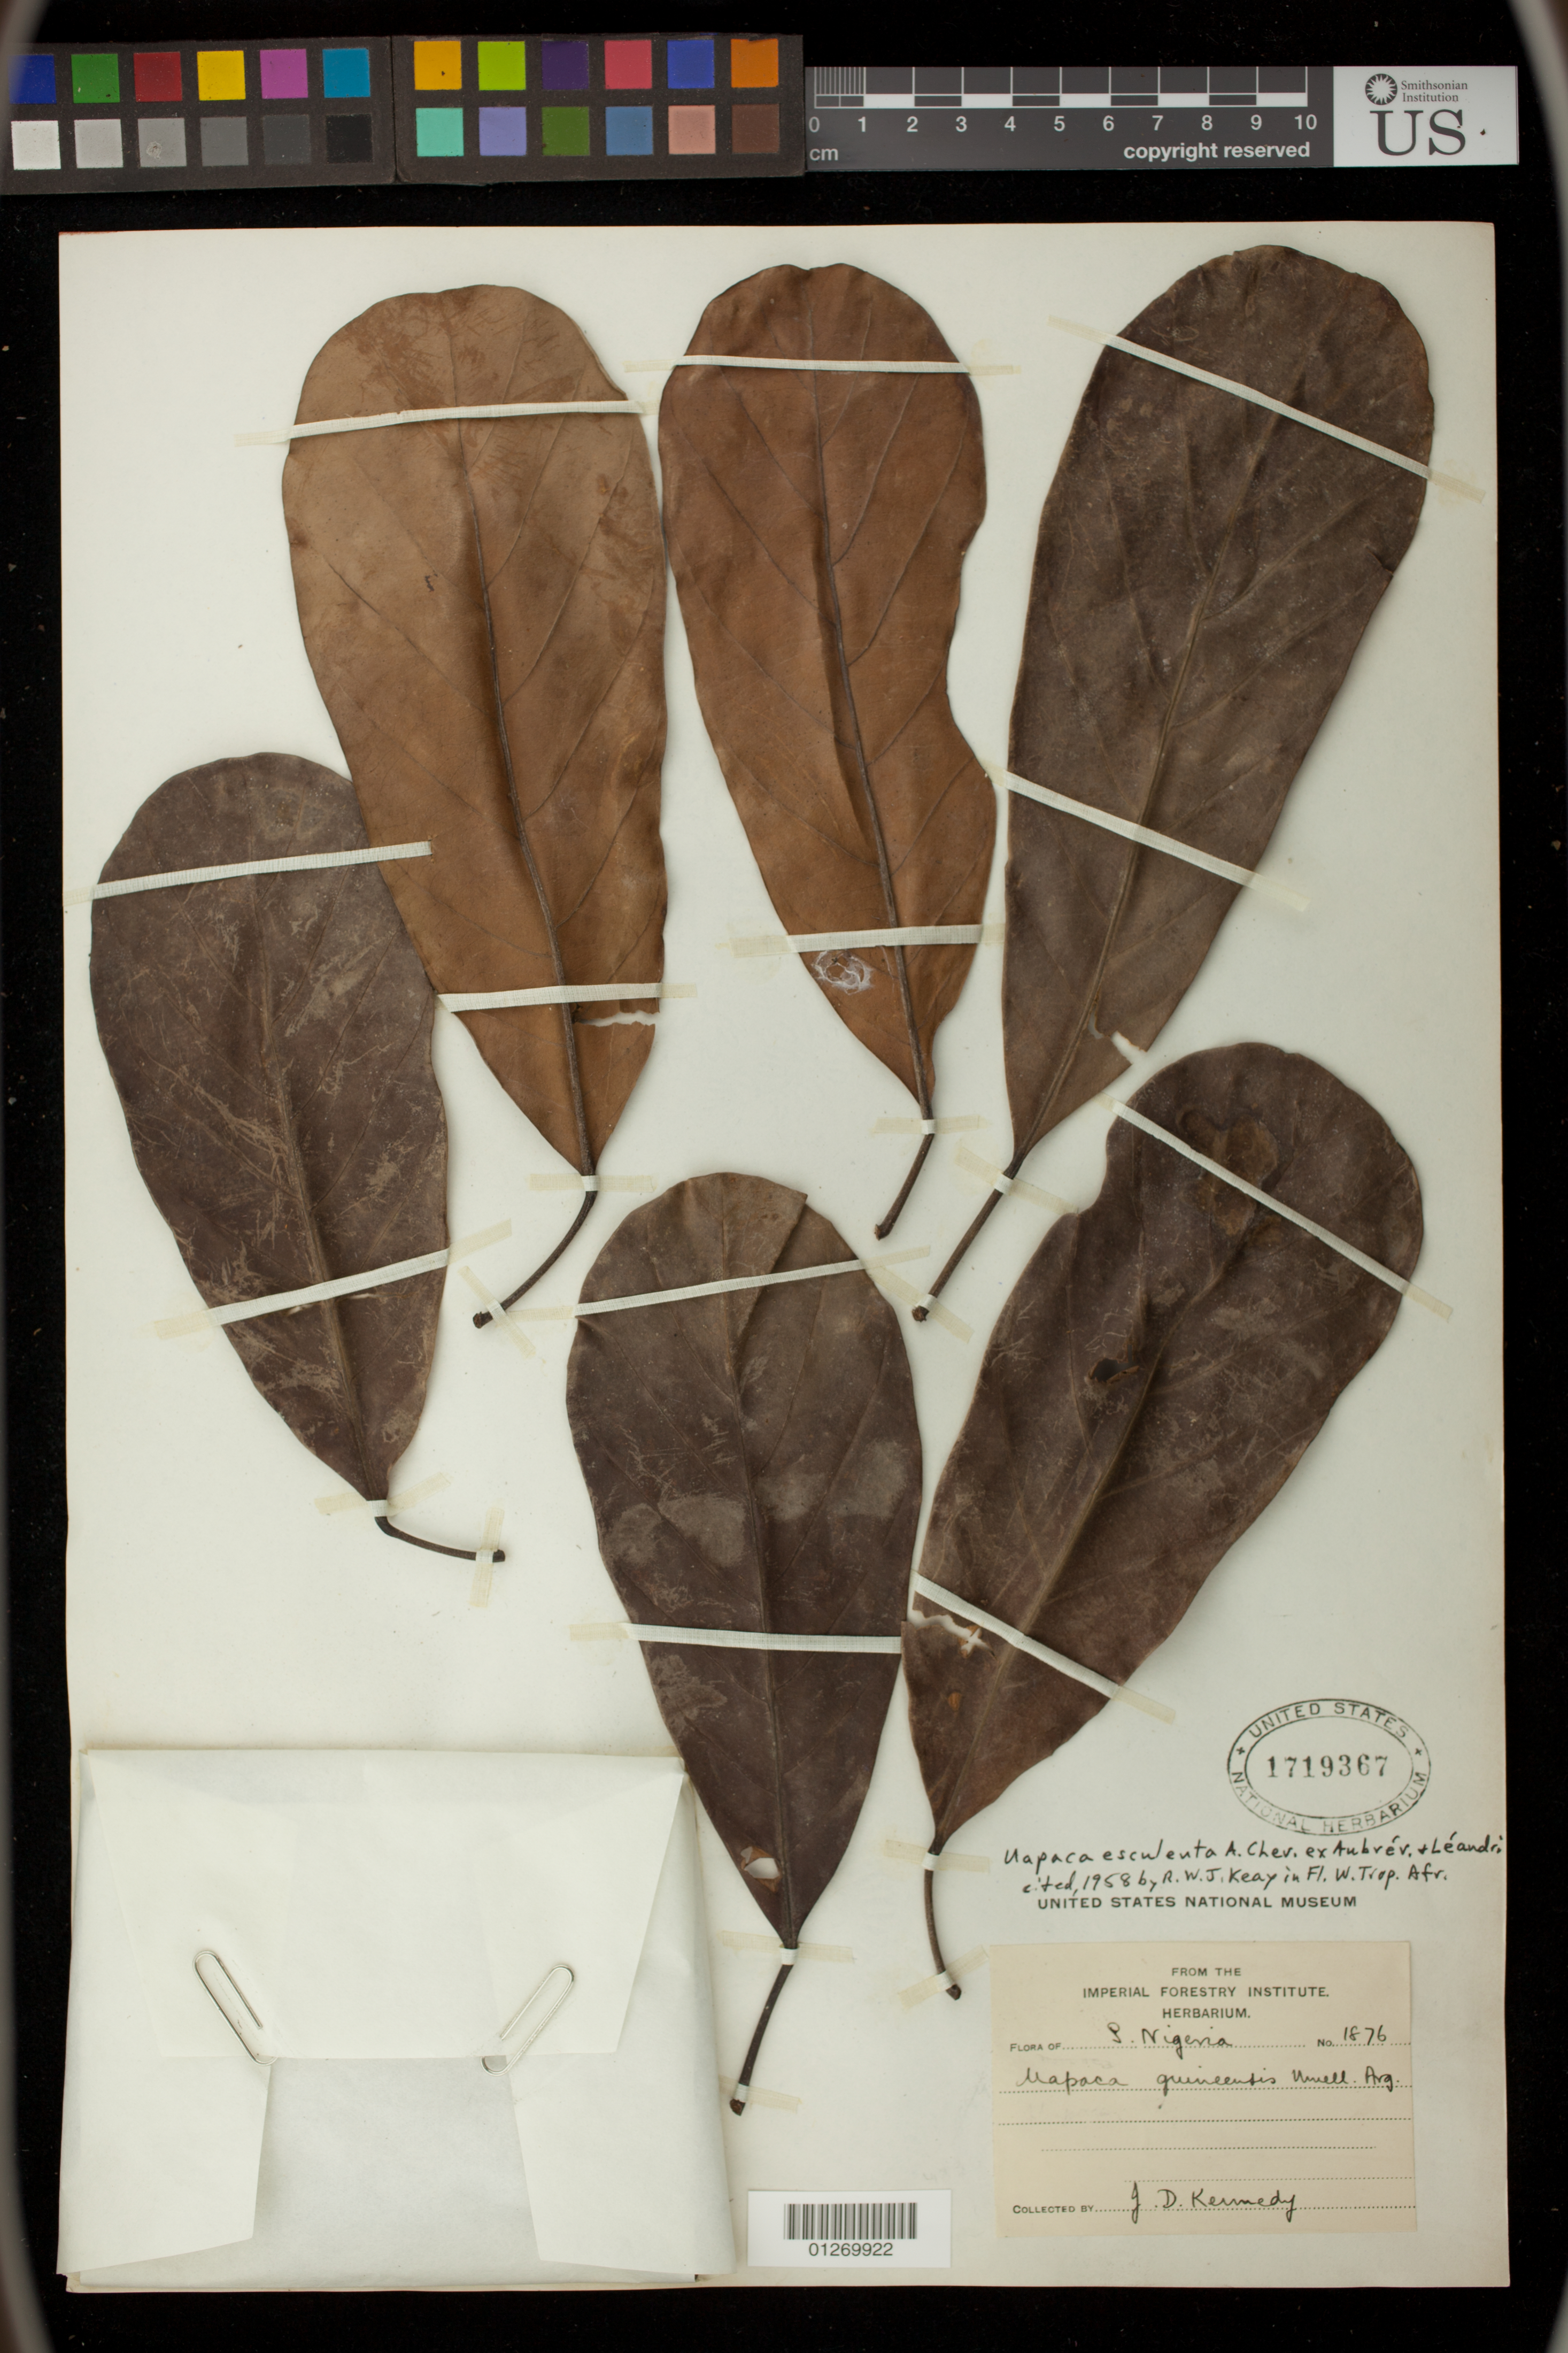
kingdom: Plantae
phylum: Tracheophyta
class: Magnoliopsida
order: Malpighiales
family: Phyllanthaceae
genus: Uapaca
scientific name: Uapaca esculenta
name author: A. Chev. ex Aubrév. & Leandri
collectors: J. D. Kennedy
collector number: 1876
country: Nigeria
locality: South nigeria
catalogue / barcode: US 1719367